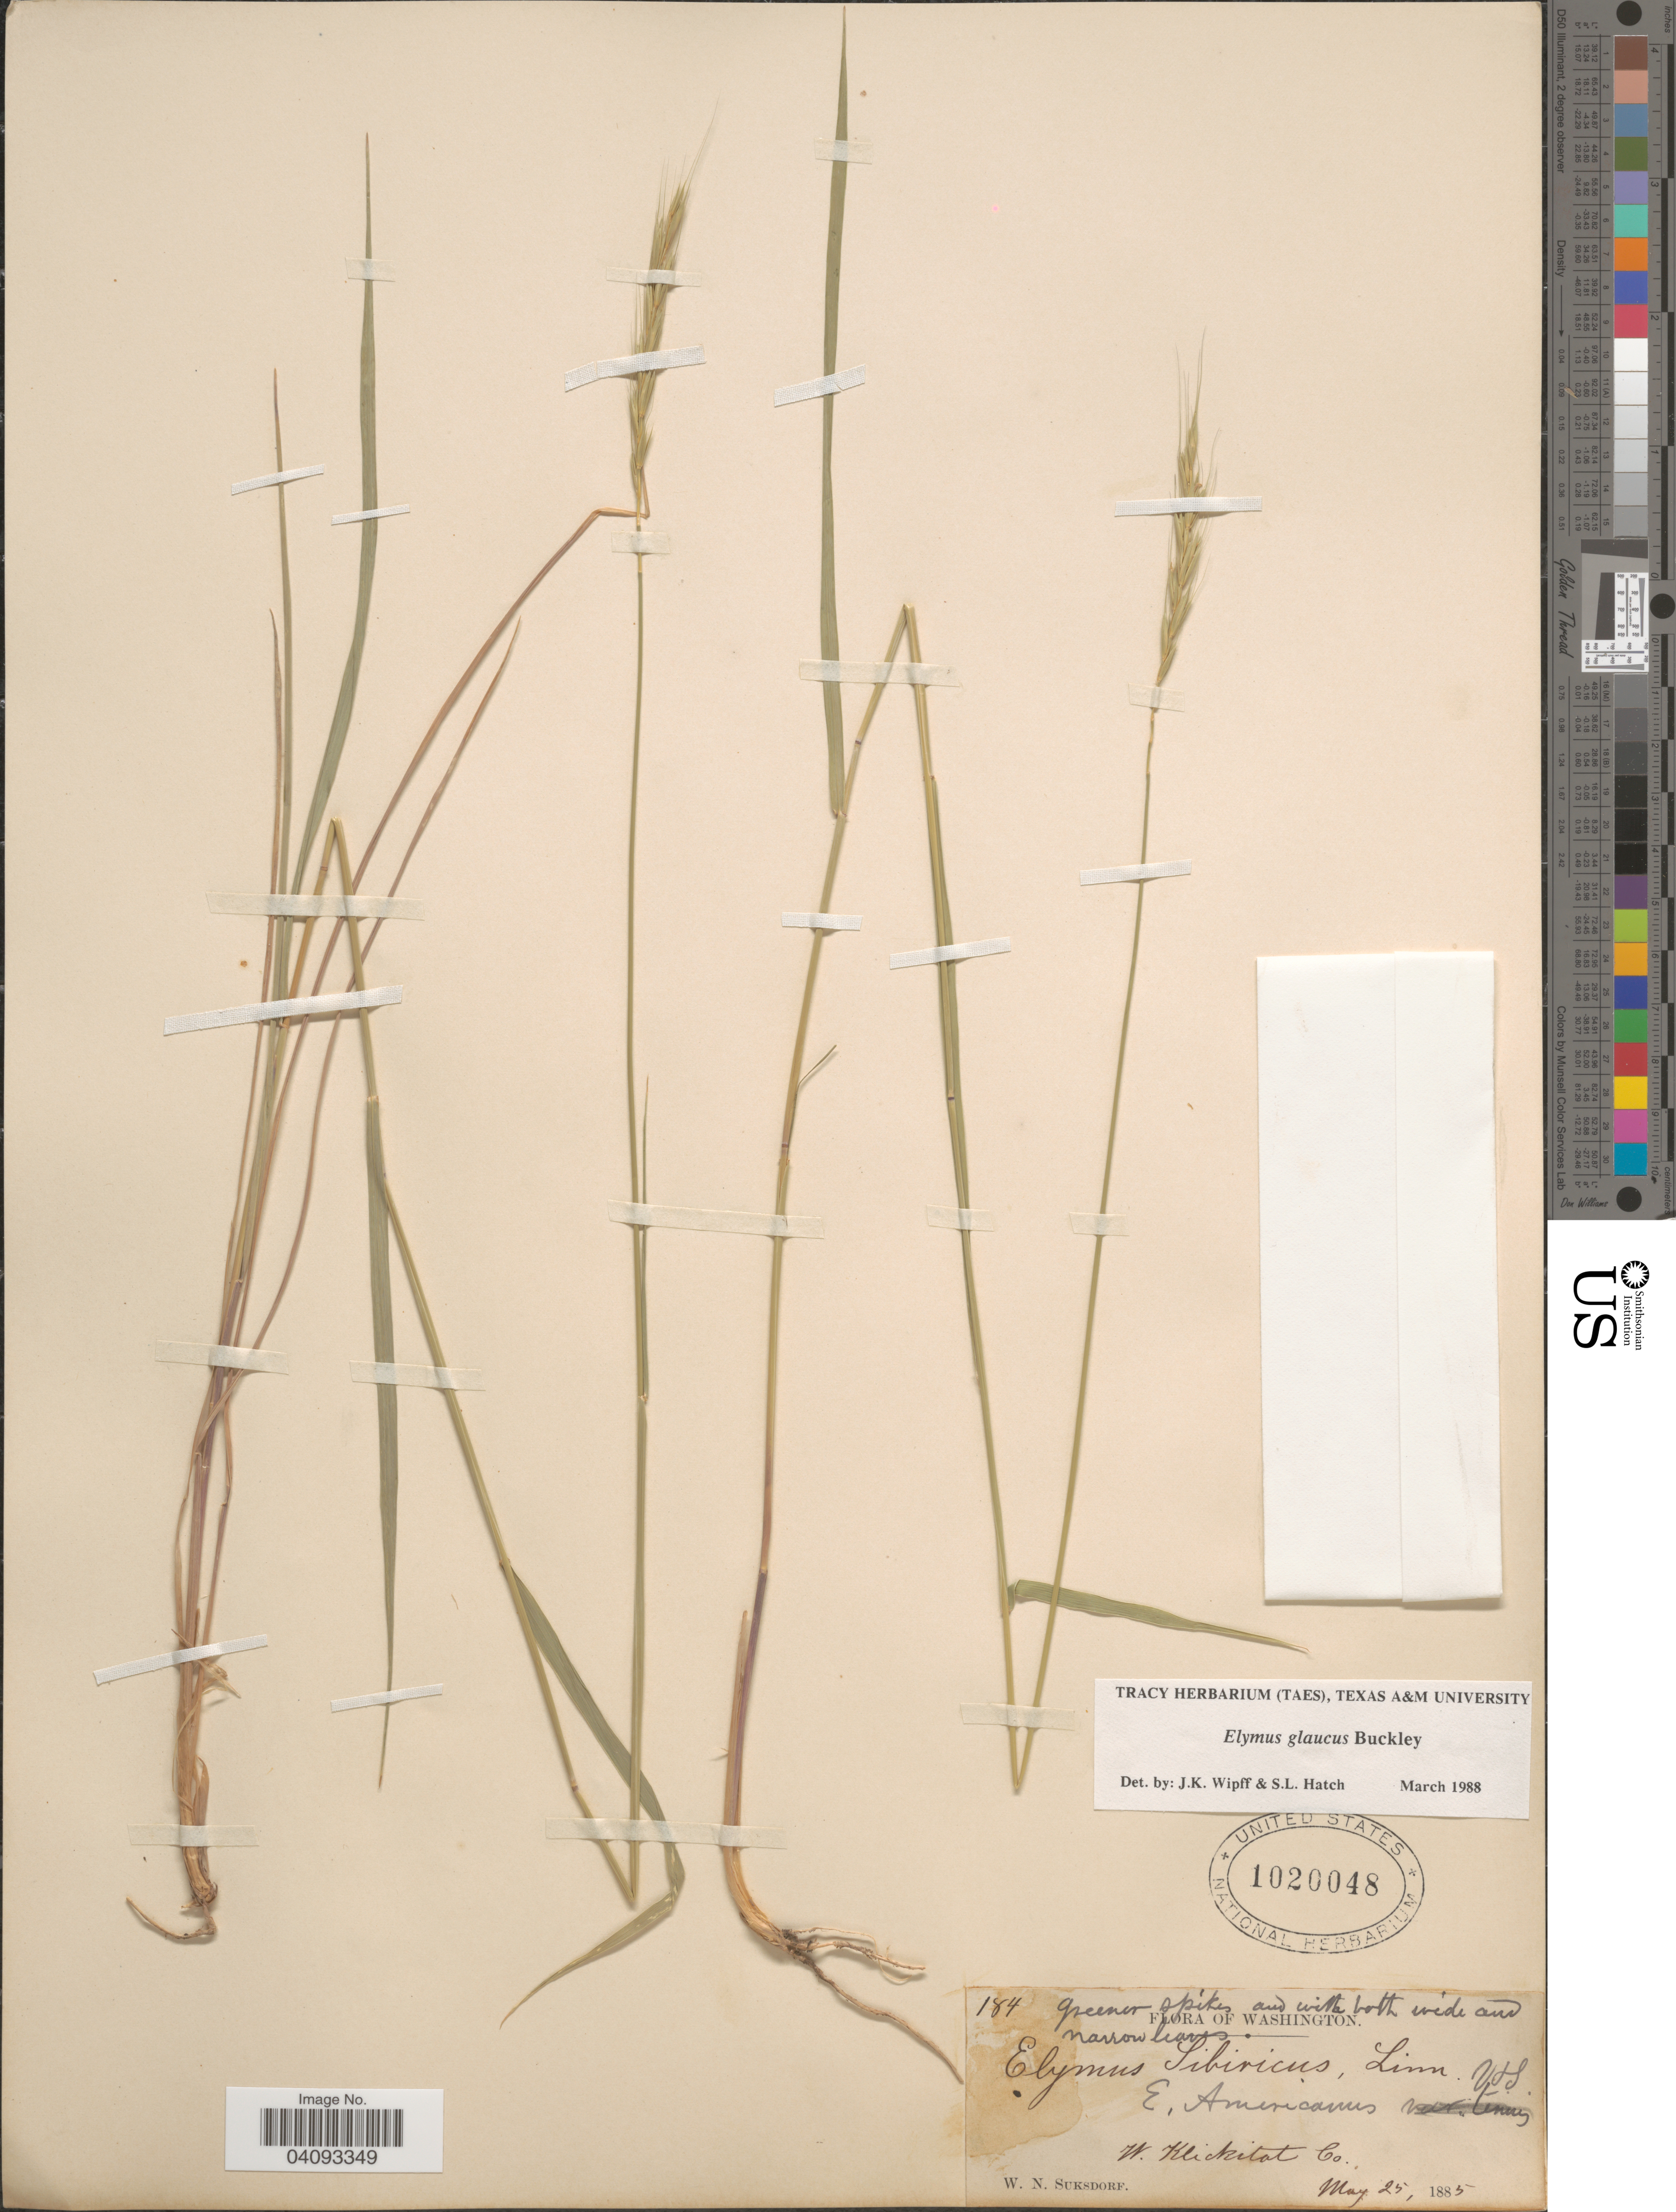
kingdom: Plantae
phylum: Tracheophyta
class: Liliopsida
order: Poales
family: Poaceae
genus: Elymus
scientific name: Elymus glaucus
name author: Buckley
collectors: W. N. Suksdorf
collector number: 184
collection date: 1885-05-25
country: United States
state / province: Washington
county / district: Klickitat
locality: W. Klickitat Co.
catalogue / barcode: US 1020048